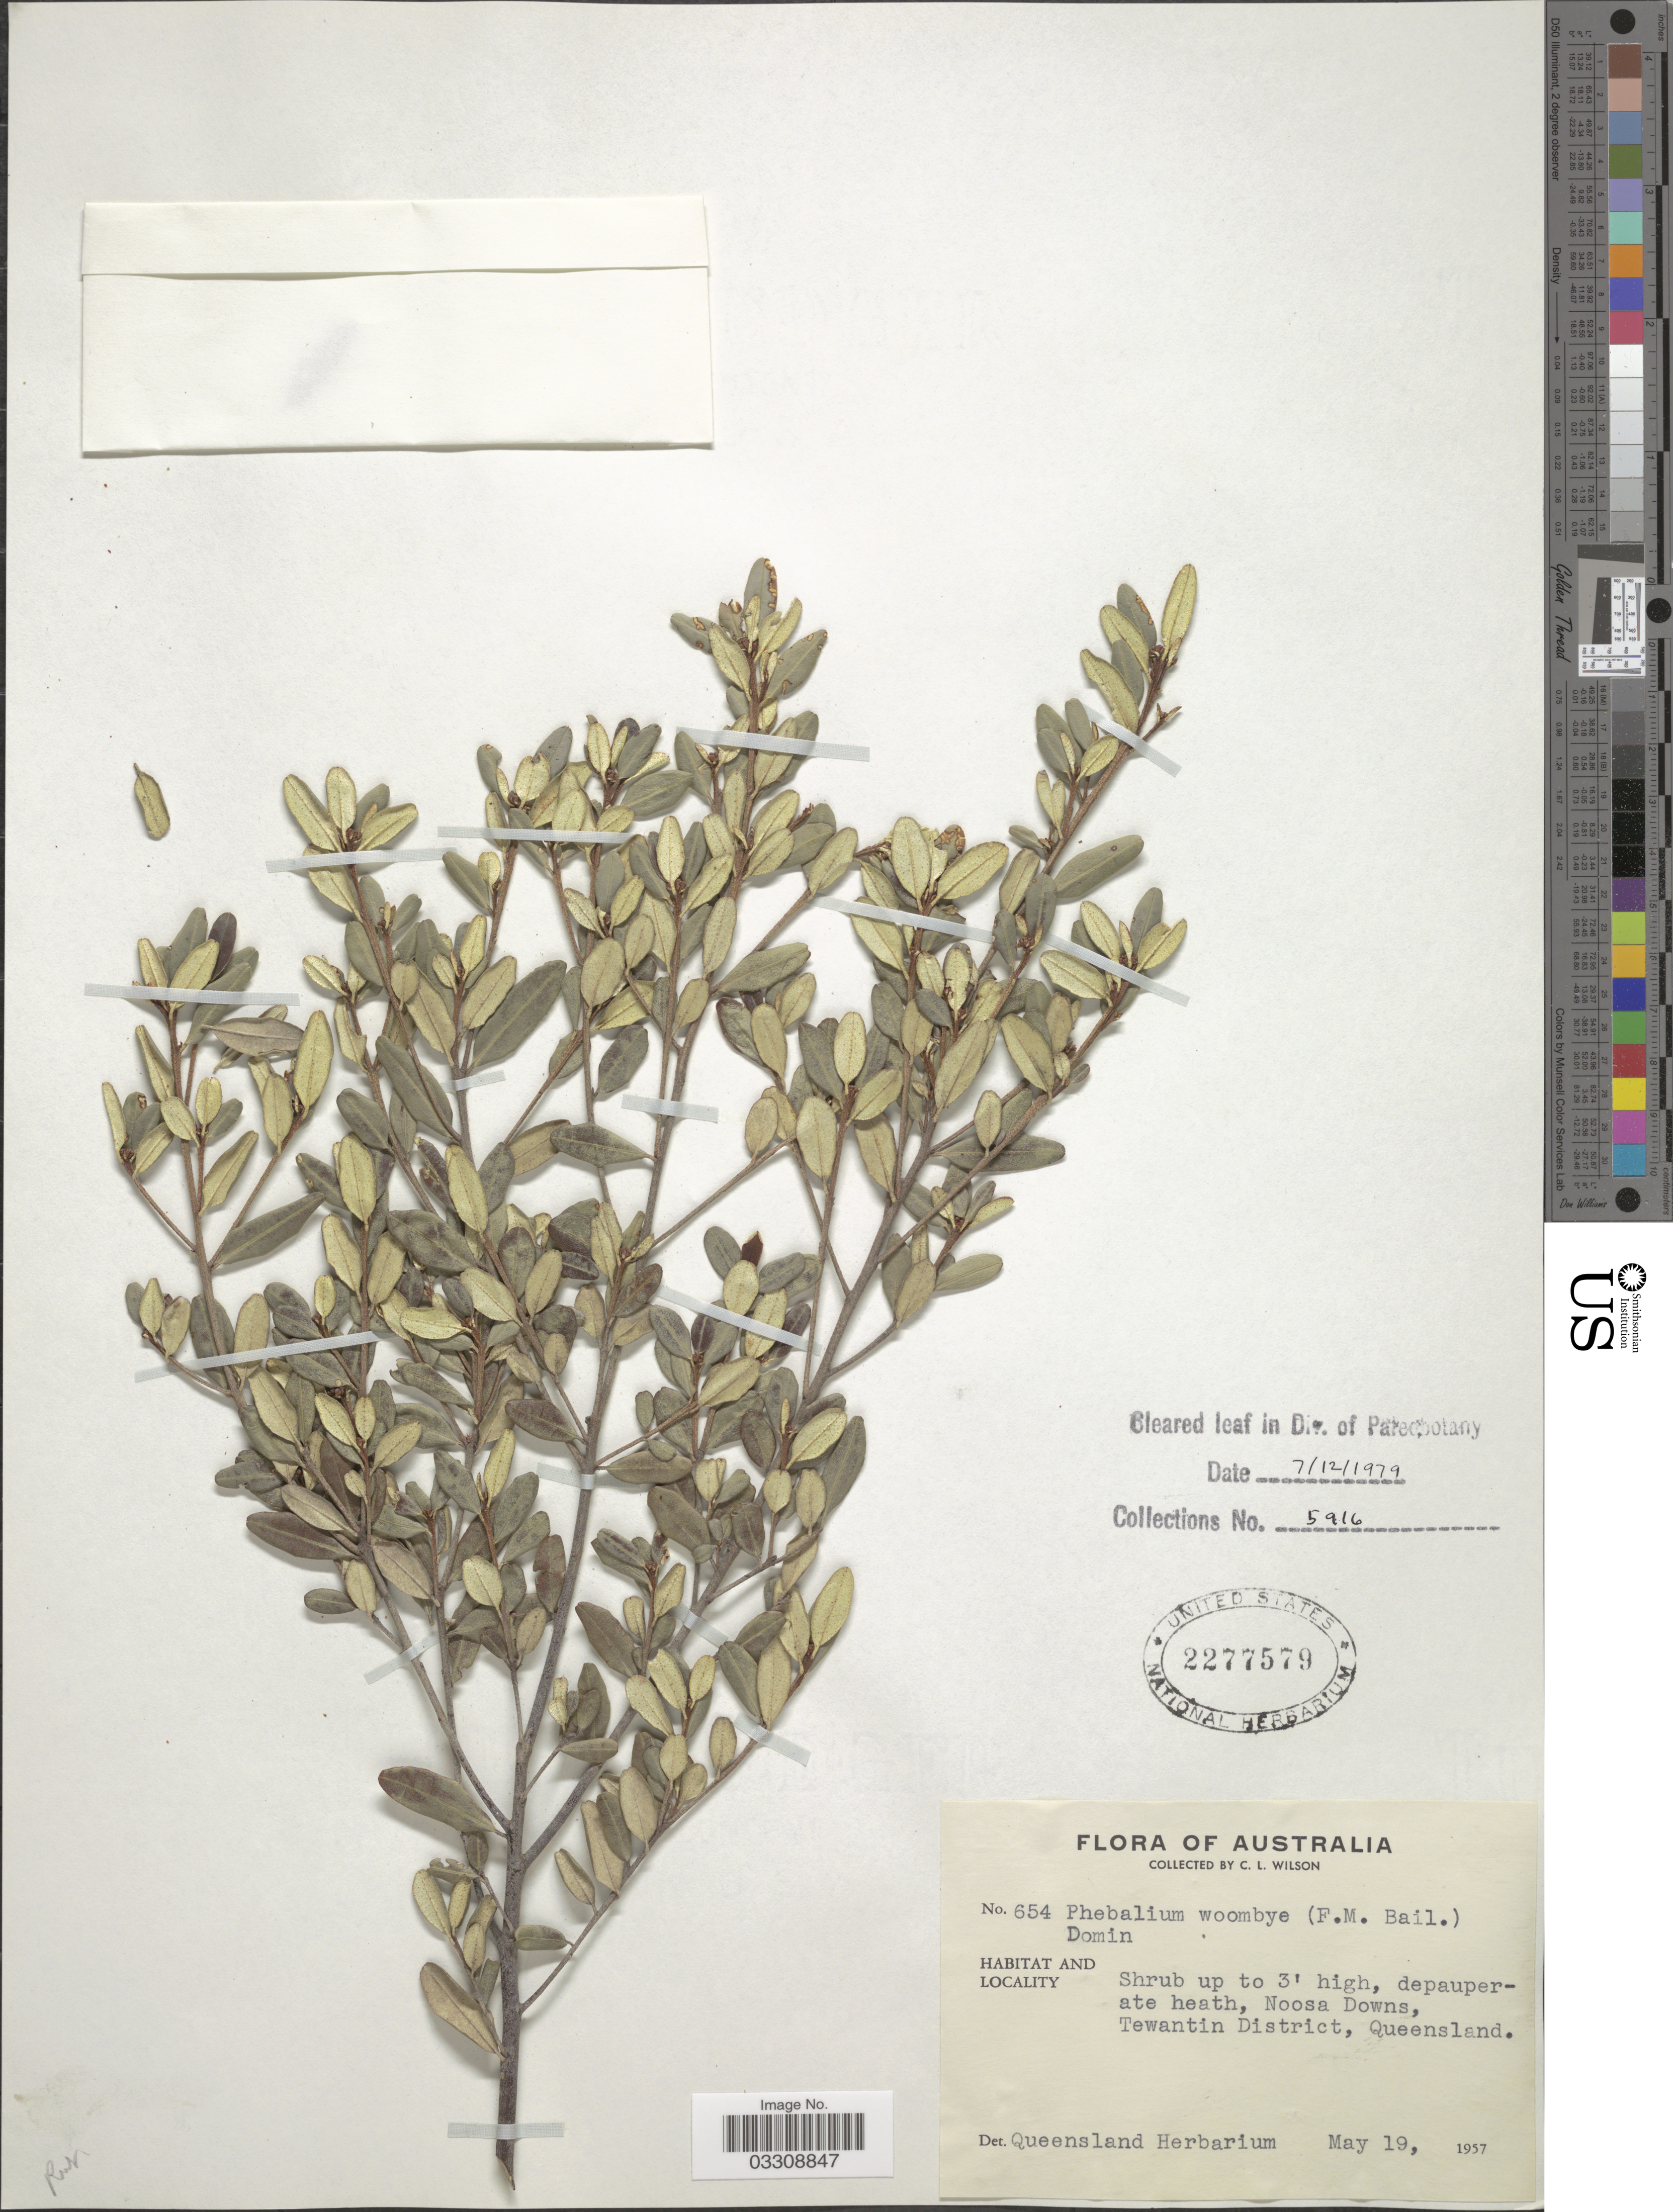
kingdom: Plantae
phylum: Tracheophyta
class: Magnoliopsida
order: Sapindales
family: Rutaceae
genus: Phebalium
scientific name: Phebalium woombye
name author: Domin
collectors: C. L. Wilson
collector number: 654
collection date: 1957-05-19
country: Australia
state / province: Queensland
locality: Noosa Downs, Tewantin District.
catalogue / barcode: US 2277579